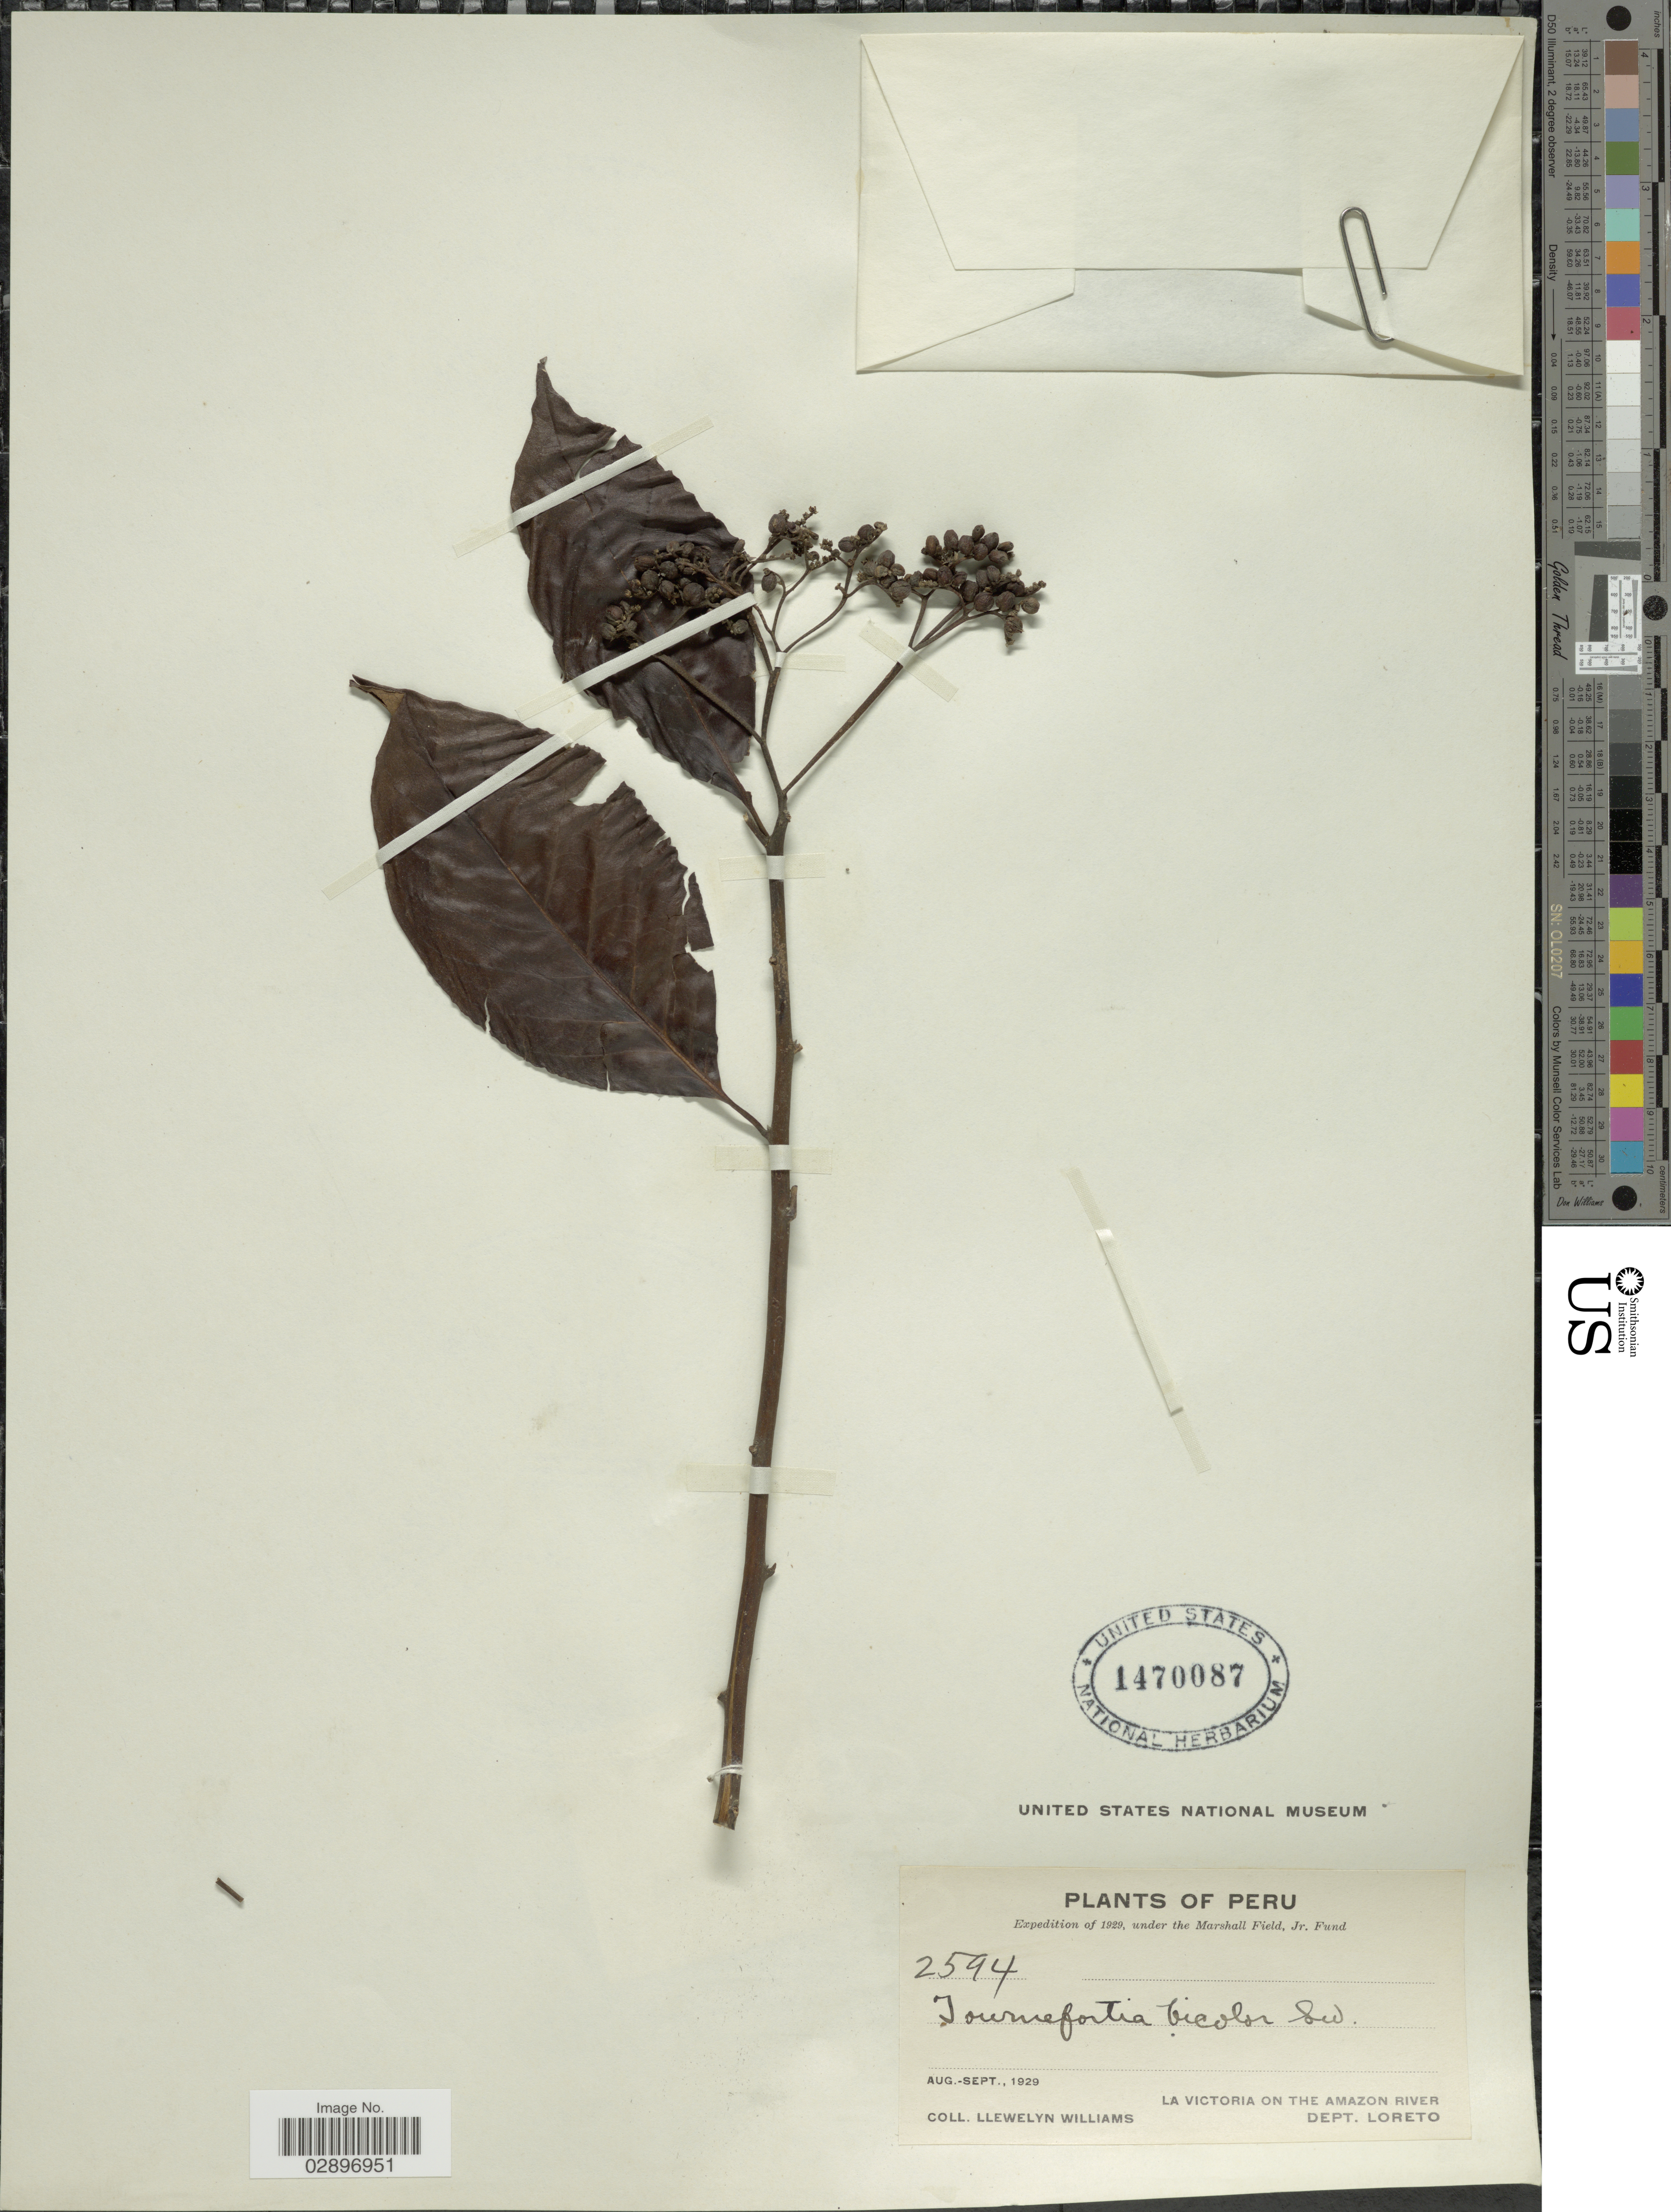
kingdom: Plantae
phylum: Tracheophyta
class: Magnoliopsida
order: Boraginales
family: Heliotropiaceae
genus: Tournefortia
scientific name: Tournefortia bicolor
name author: Sw.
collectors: Ll. Williams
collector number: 2594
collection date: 1929-08/1929-09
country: Peru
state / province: Loreto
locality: La Victoria on the Amazon River. Dept. Loreto.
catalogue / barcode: US 1470087